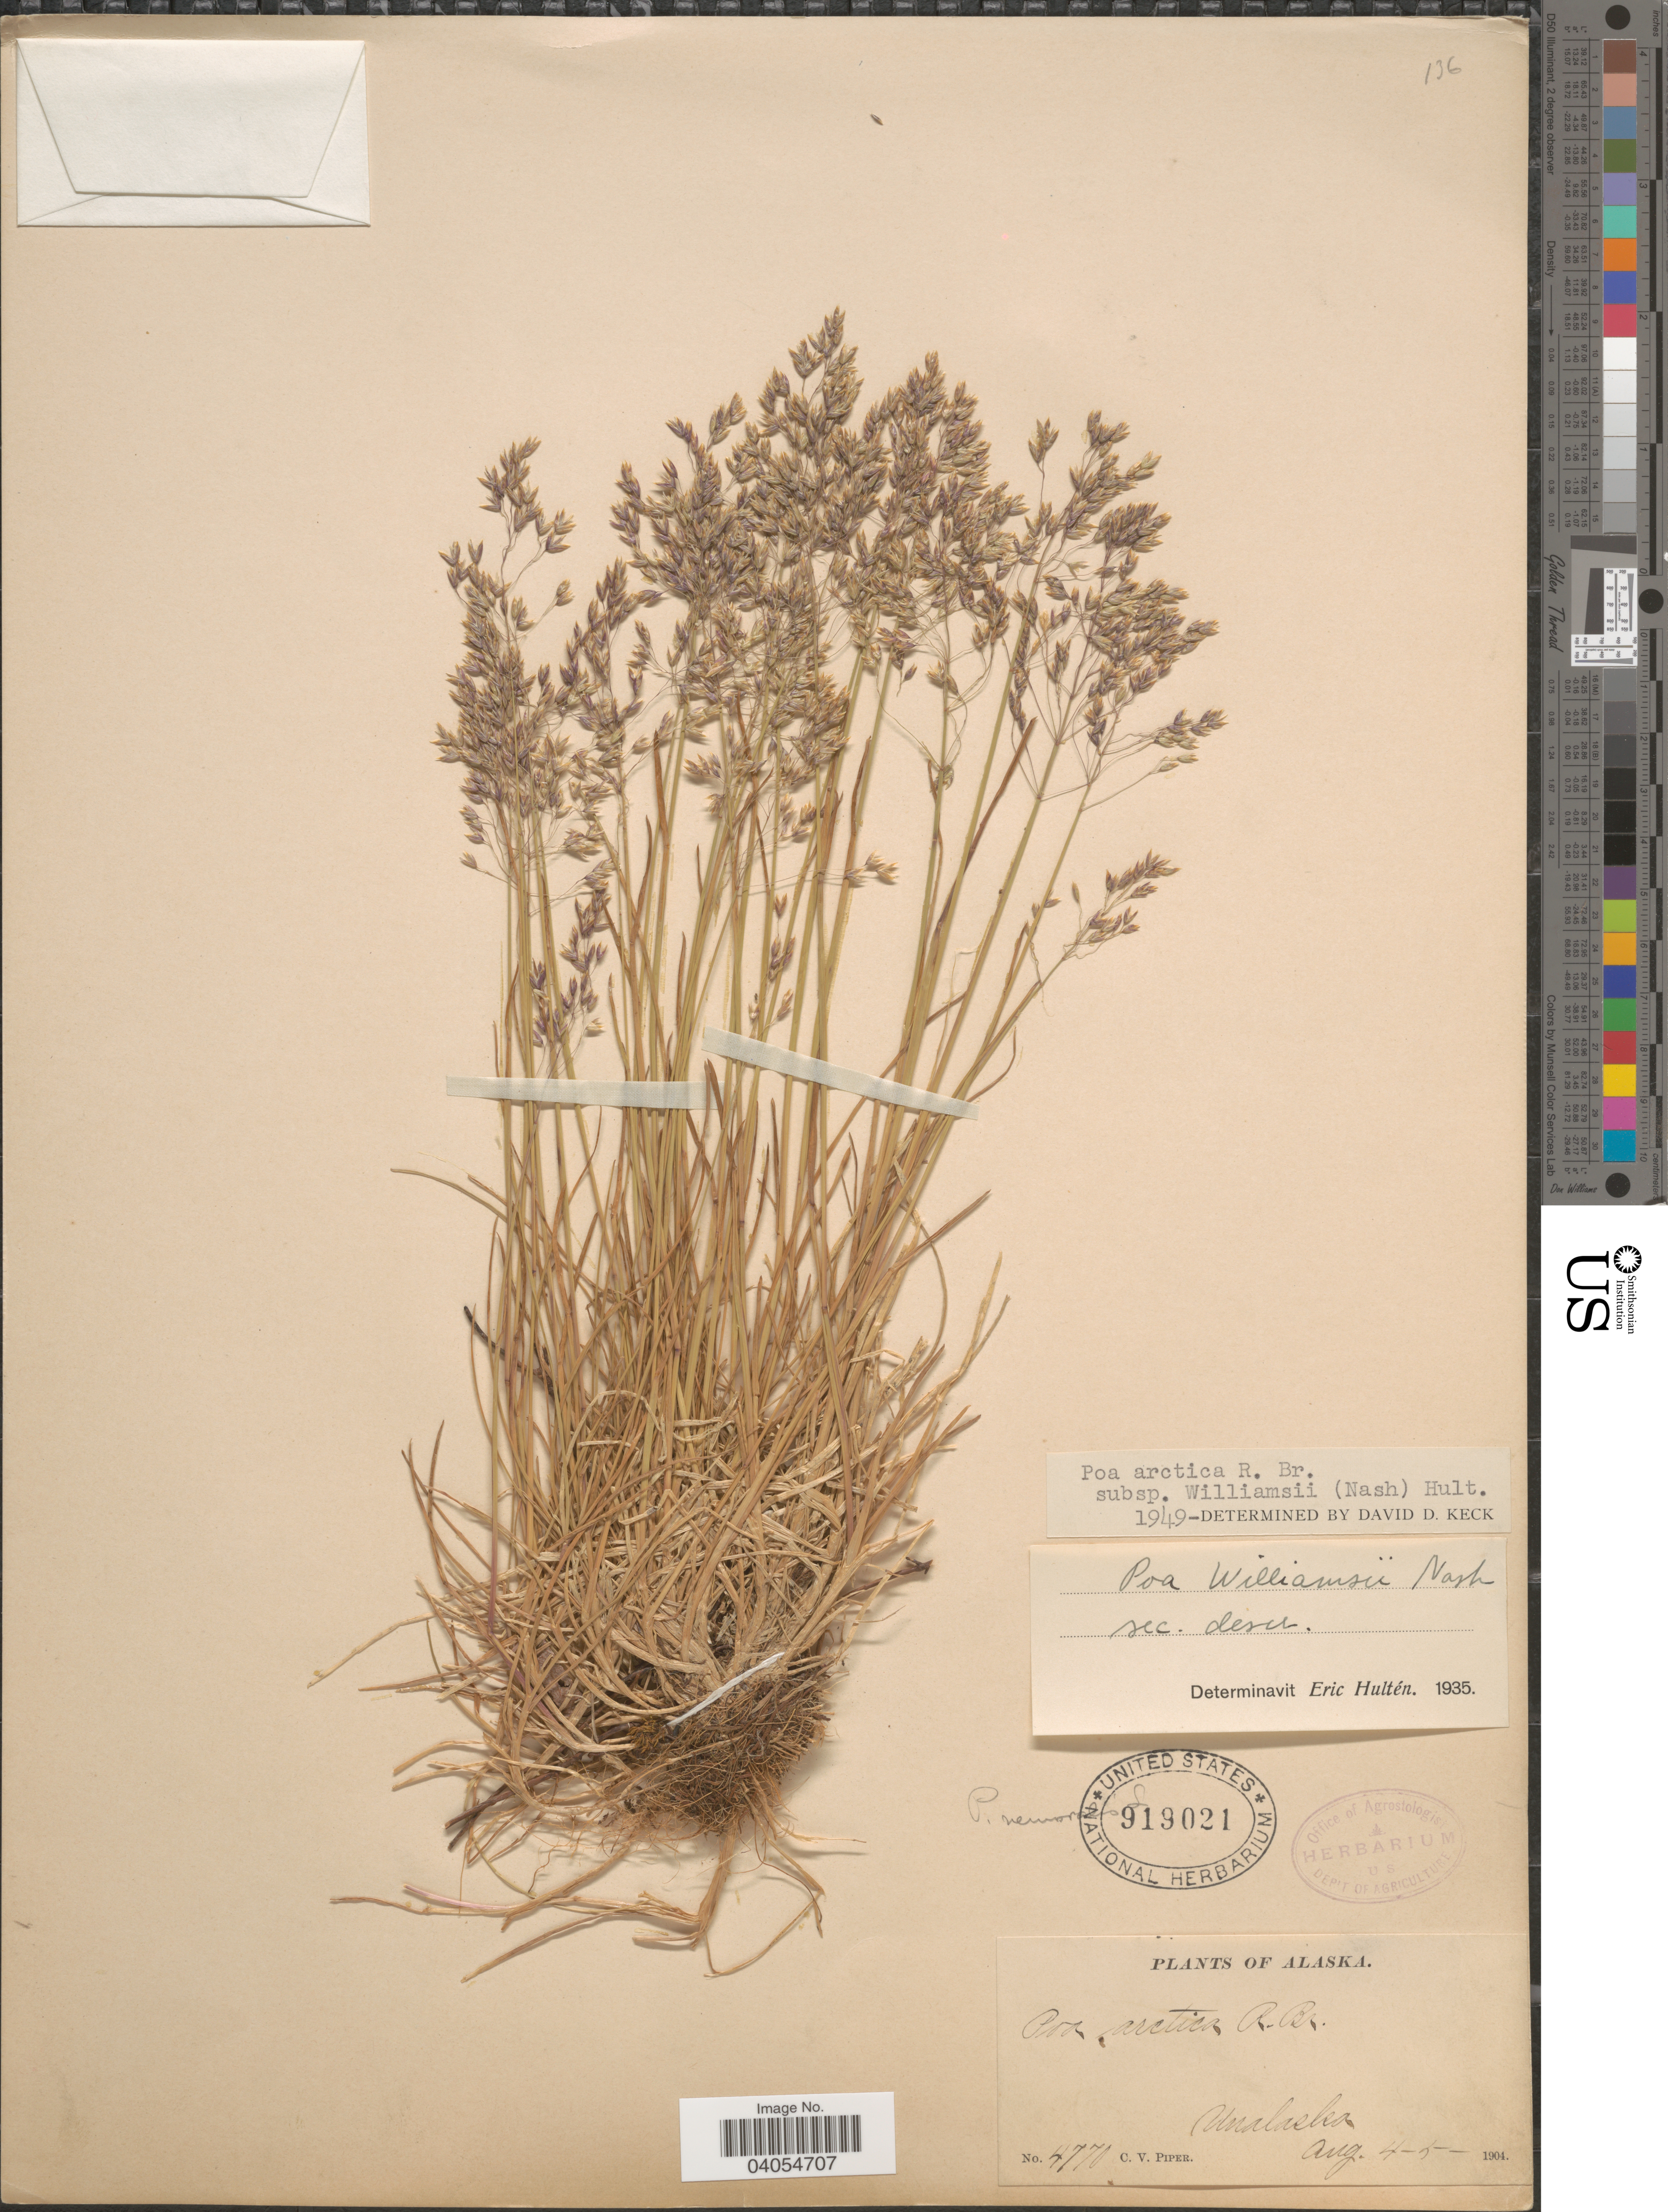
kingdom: Plantae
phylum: Tracheophyta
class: Liliopsida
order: Poales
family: Poaceae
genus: Poa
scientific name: Poa arctica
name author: R. Br.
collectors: C. V. Piper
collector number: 4770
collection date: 1904-08-04/1904-08-05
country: United States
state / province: Alaska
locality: Unalaska.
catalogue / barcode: US 919021